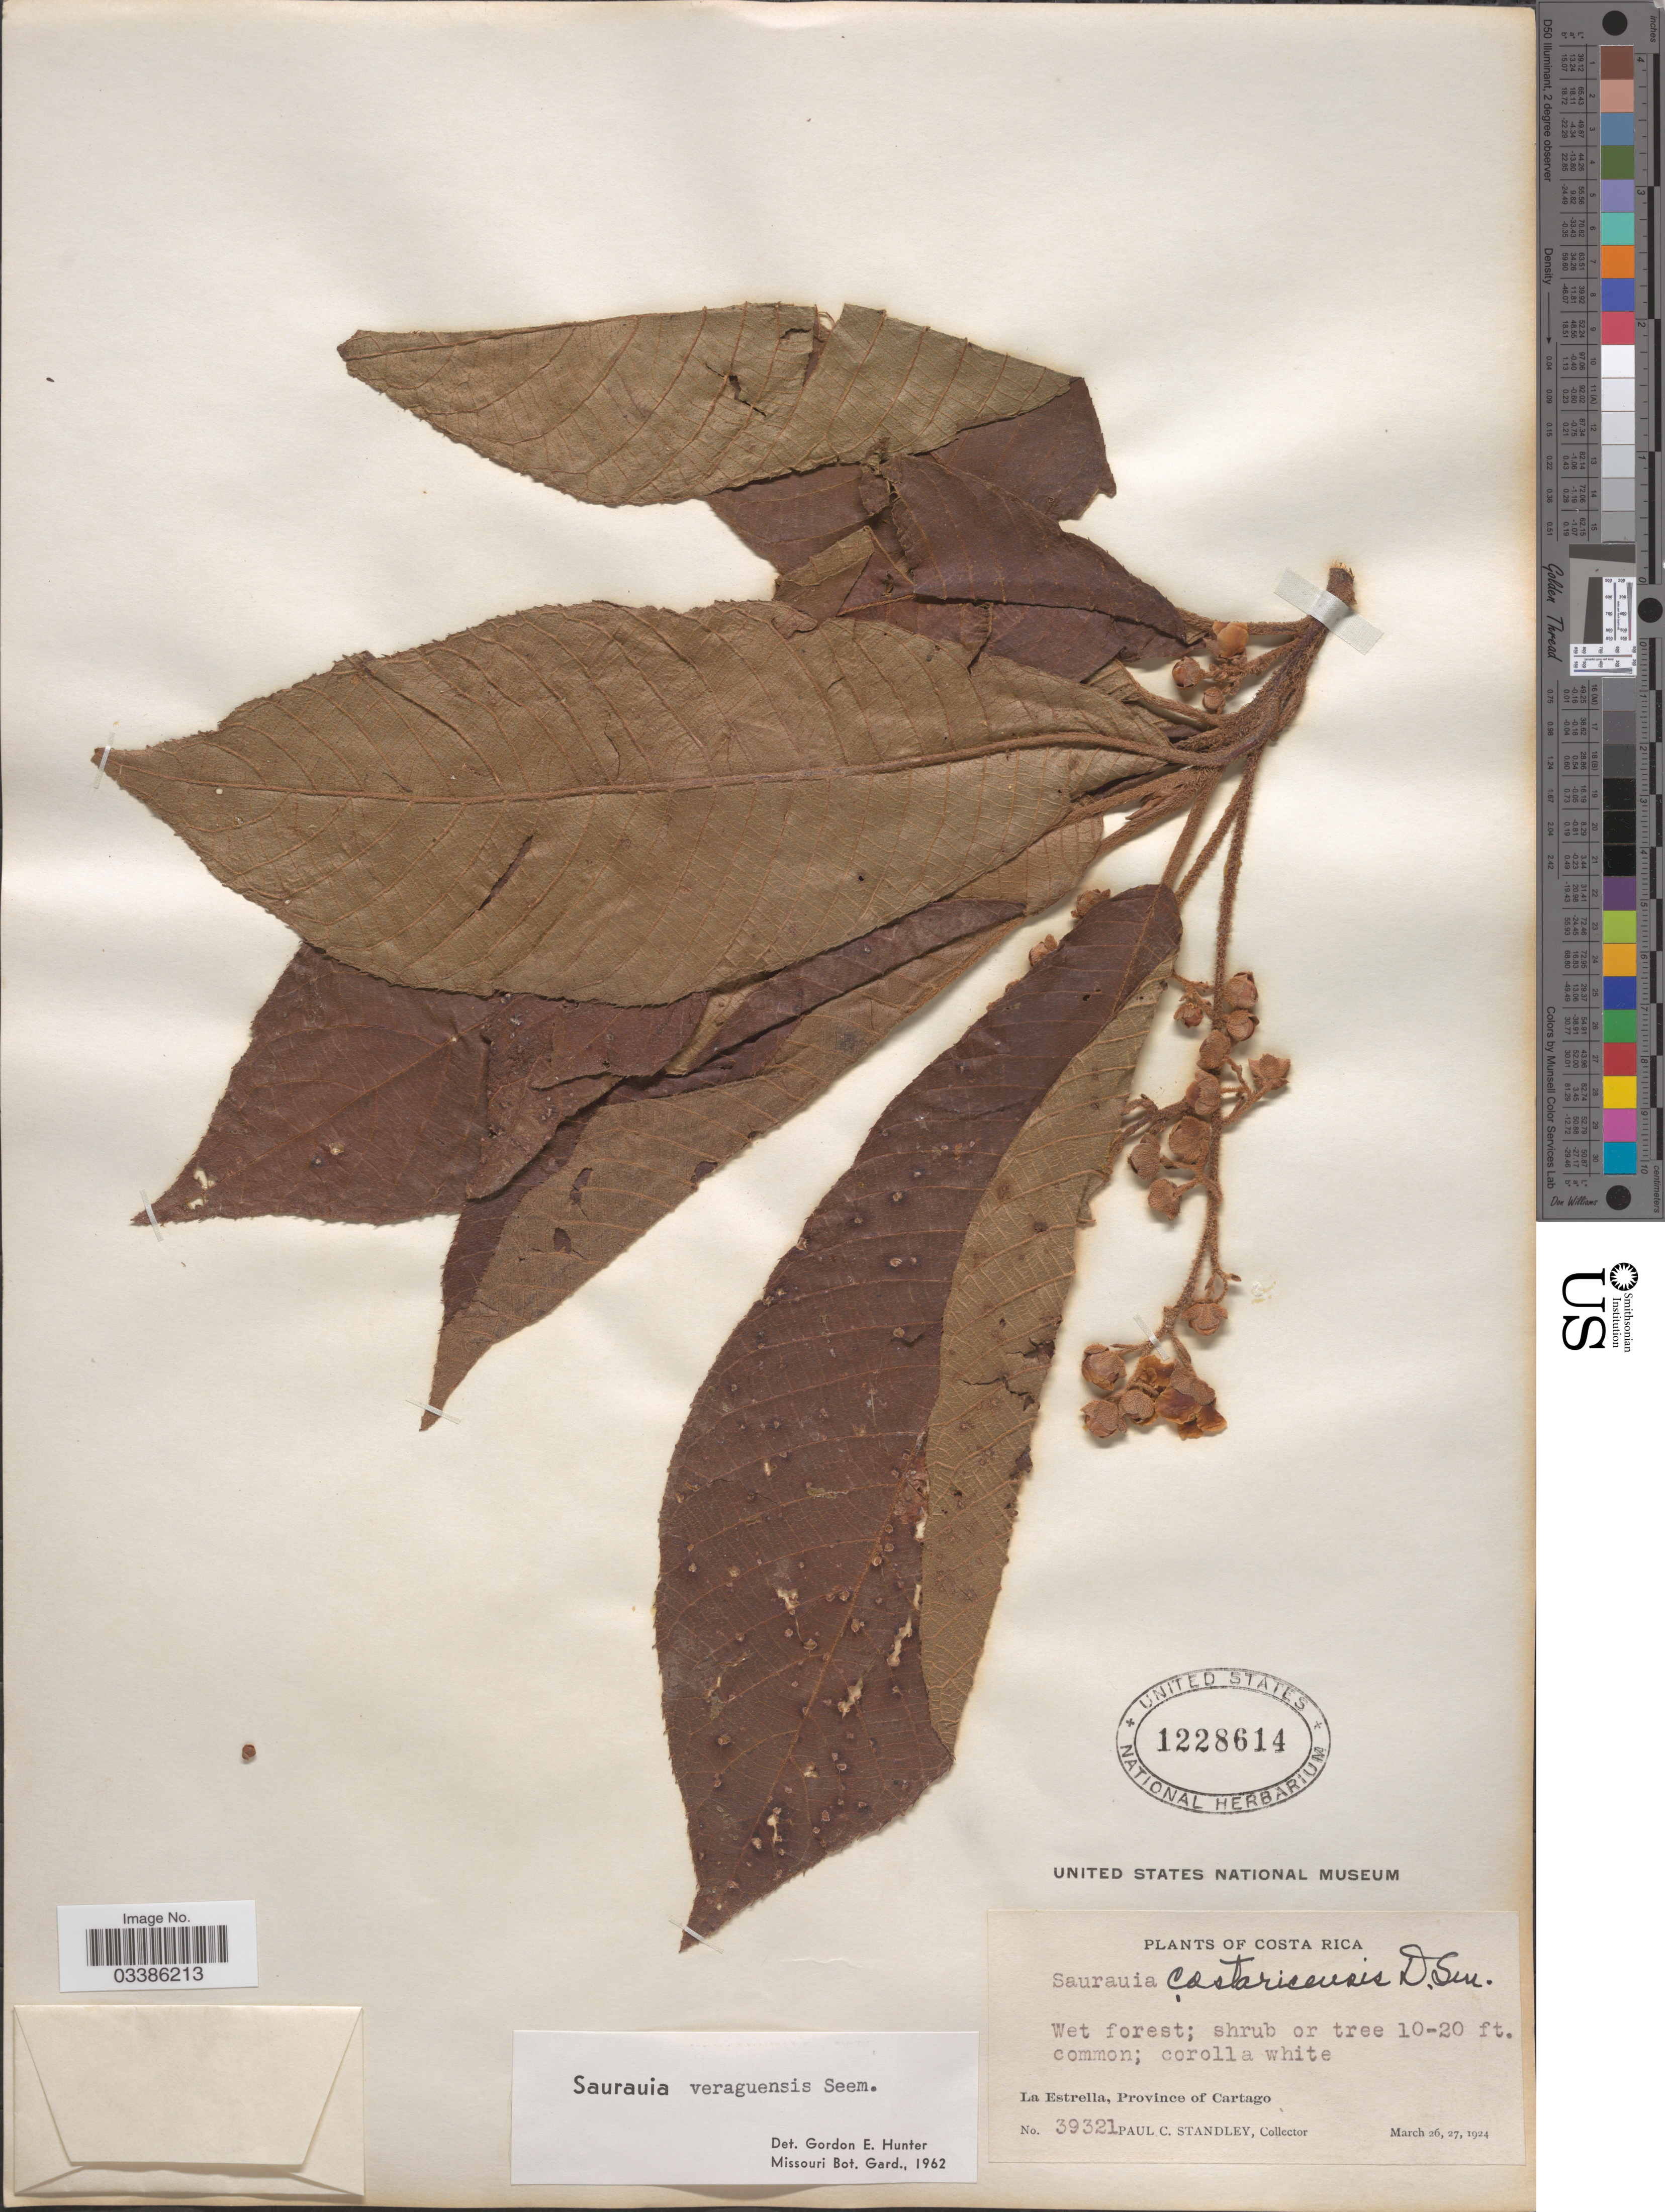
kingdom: Plantae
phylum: Tracheophyta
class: Magnoliopsida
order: Ericales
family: Actinidiaceae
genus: Saurauia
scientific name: Saurauia veraguasensis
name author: Seem.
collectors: P. C. Standley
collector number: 39321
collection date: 1924-03-26/1924-03-27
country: Costa Rica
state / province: Cartago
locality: La Estrella.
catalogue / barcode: US 1228614